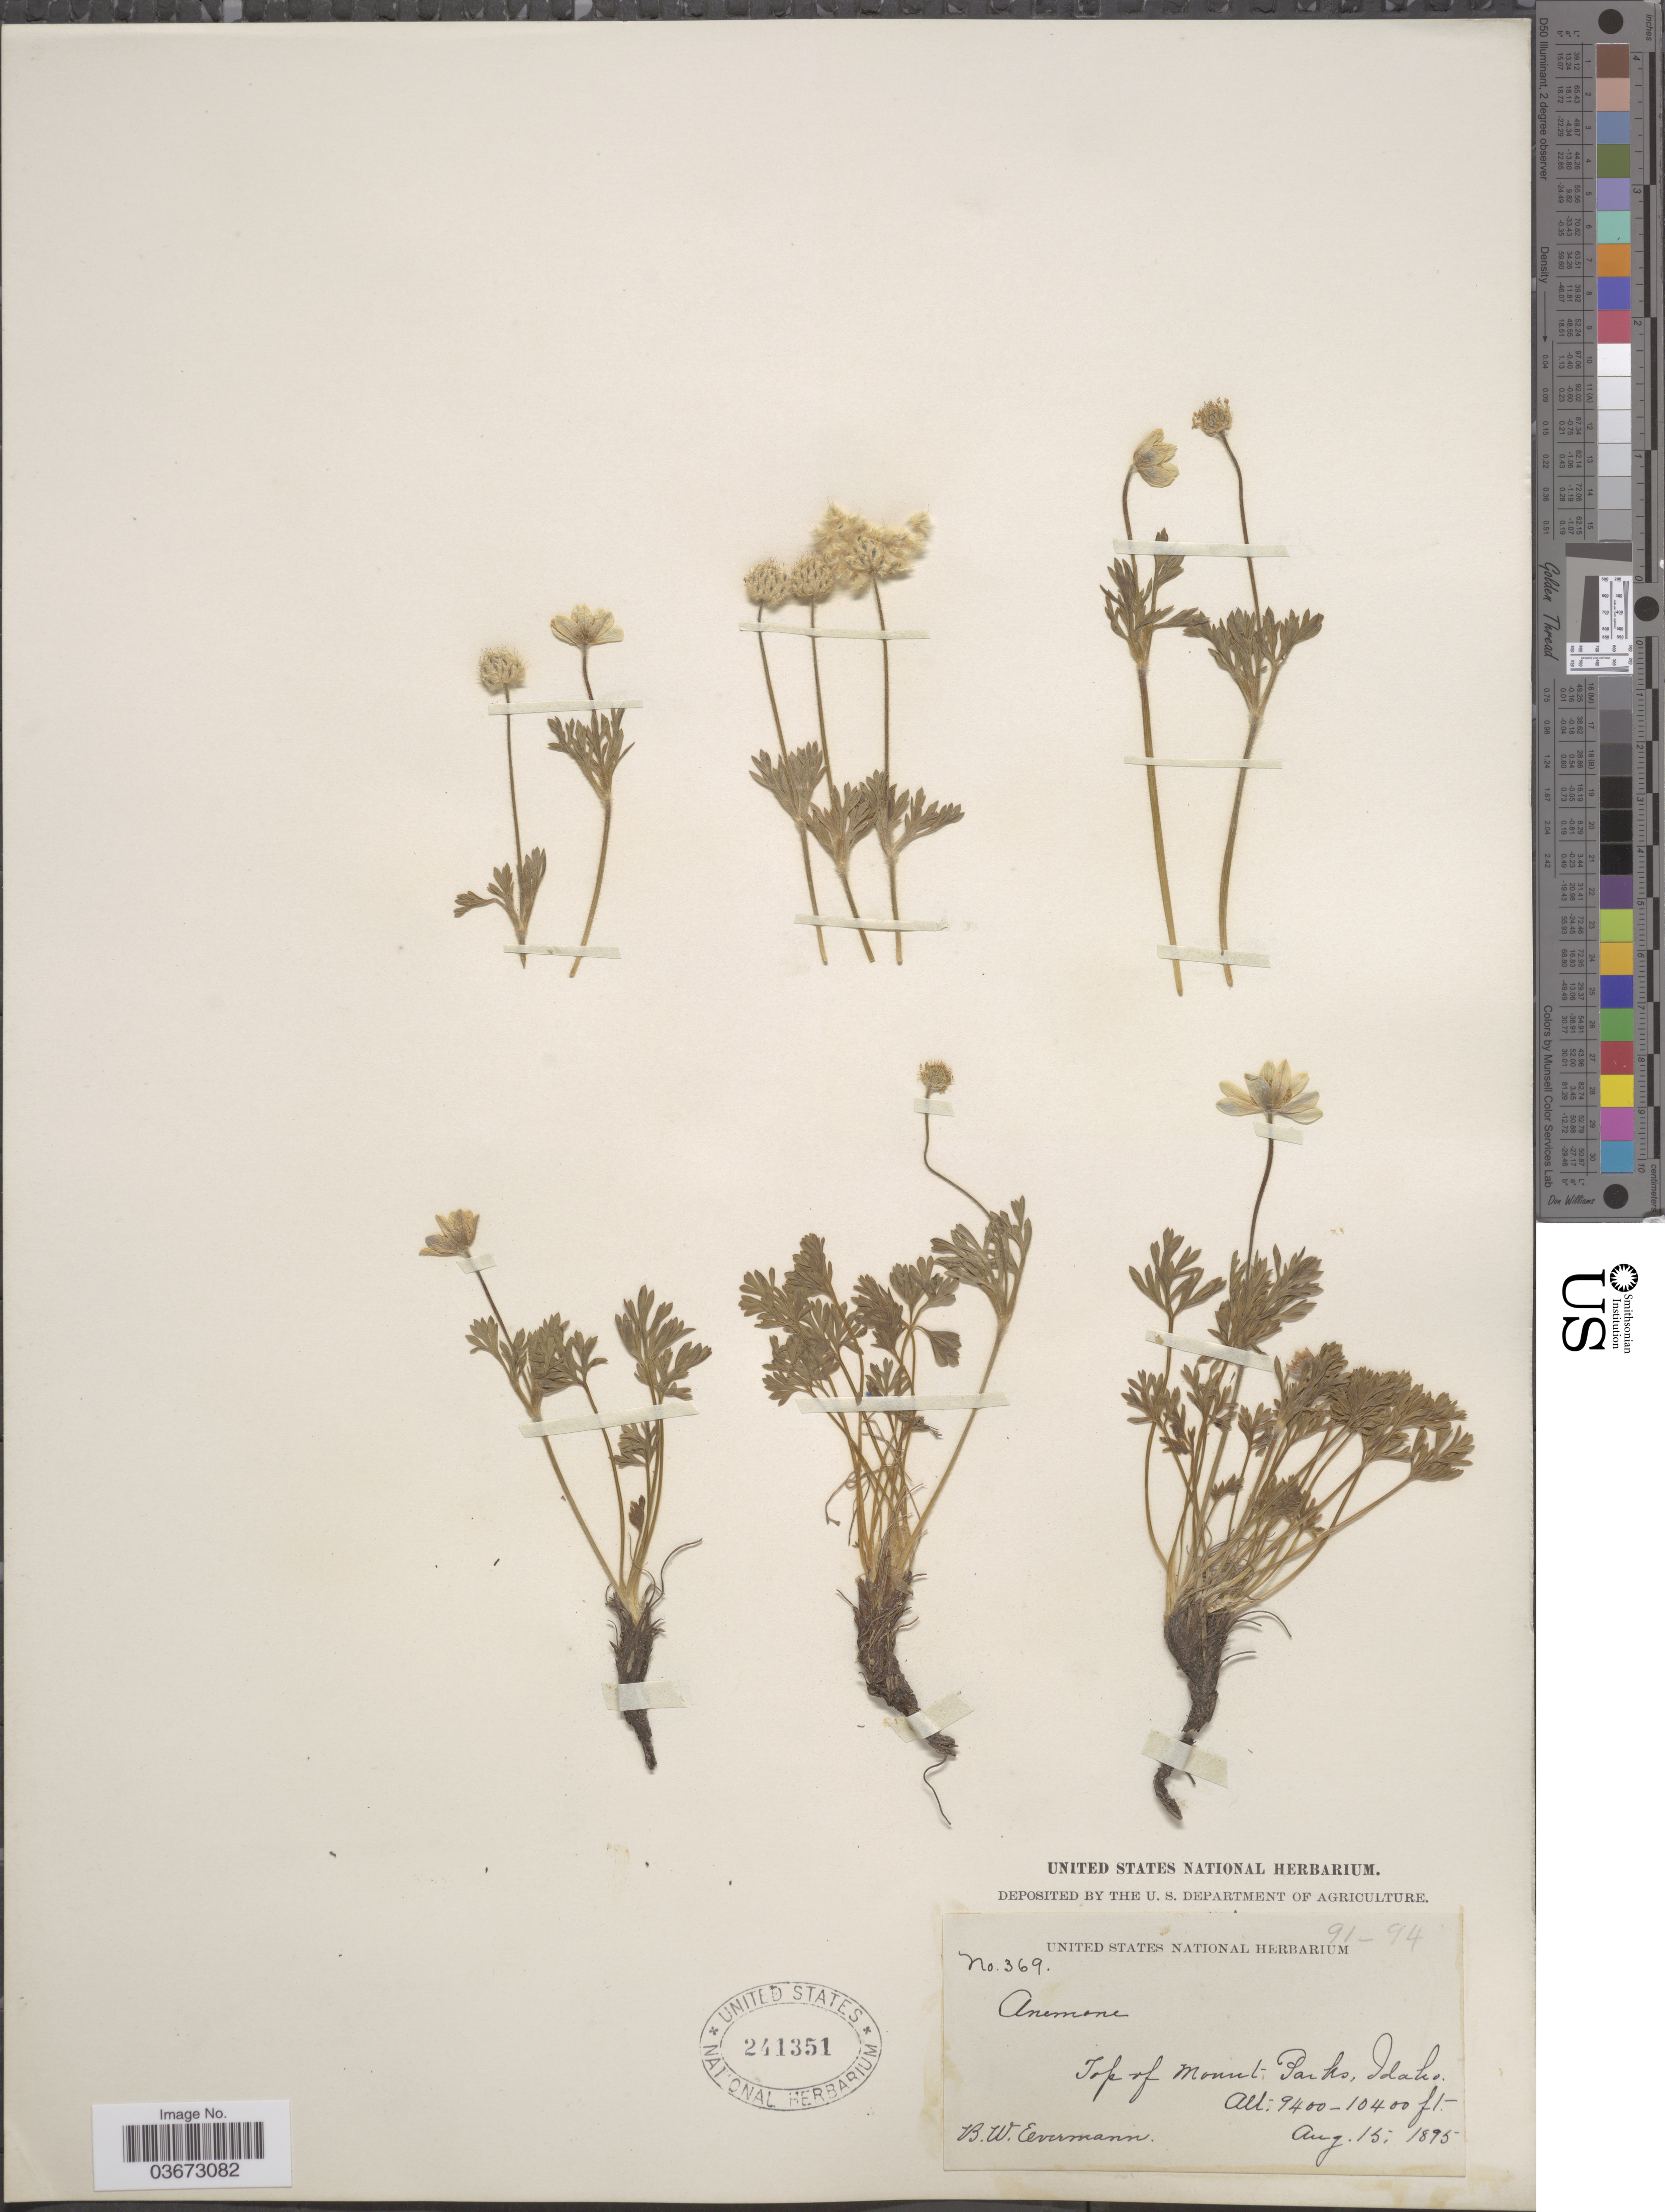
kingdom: Plantae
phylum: Tracheophyta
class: Magnoliopsida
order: Ranunculales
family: Ranunculaceae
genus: Anemone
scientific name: Anemone tetonensis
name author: Porter ex Britton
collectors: B. W. Evermann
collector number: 369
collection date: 1895-08-15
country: United States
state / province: Idaho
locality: Top of Mount Parks.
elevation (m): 2865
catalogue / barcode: US 241351